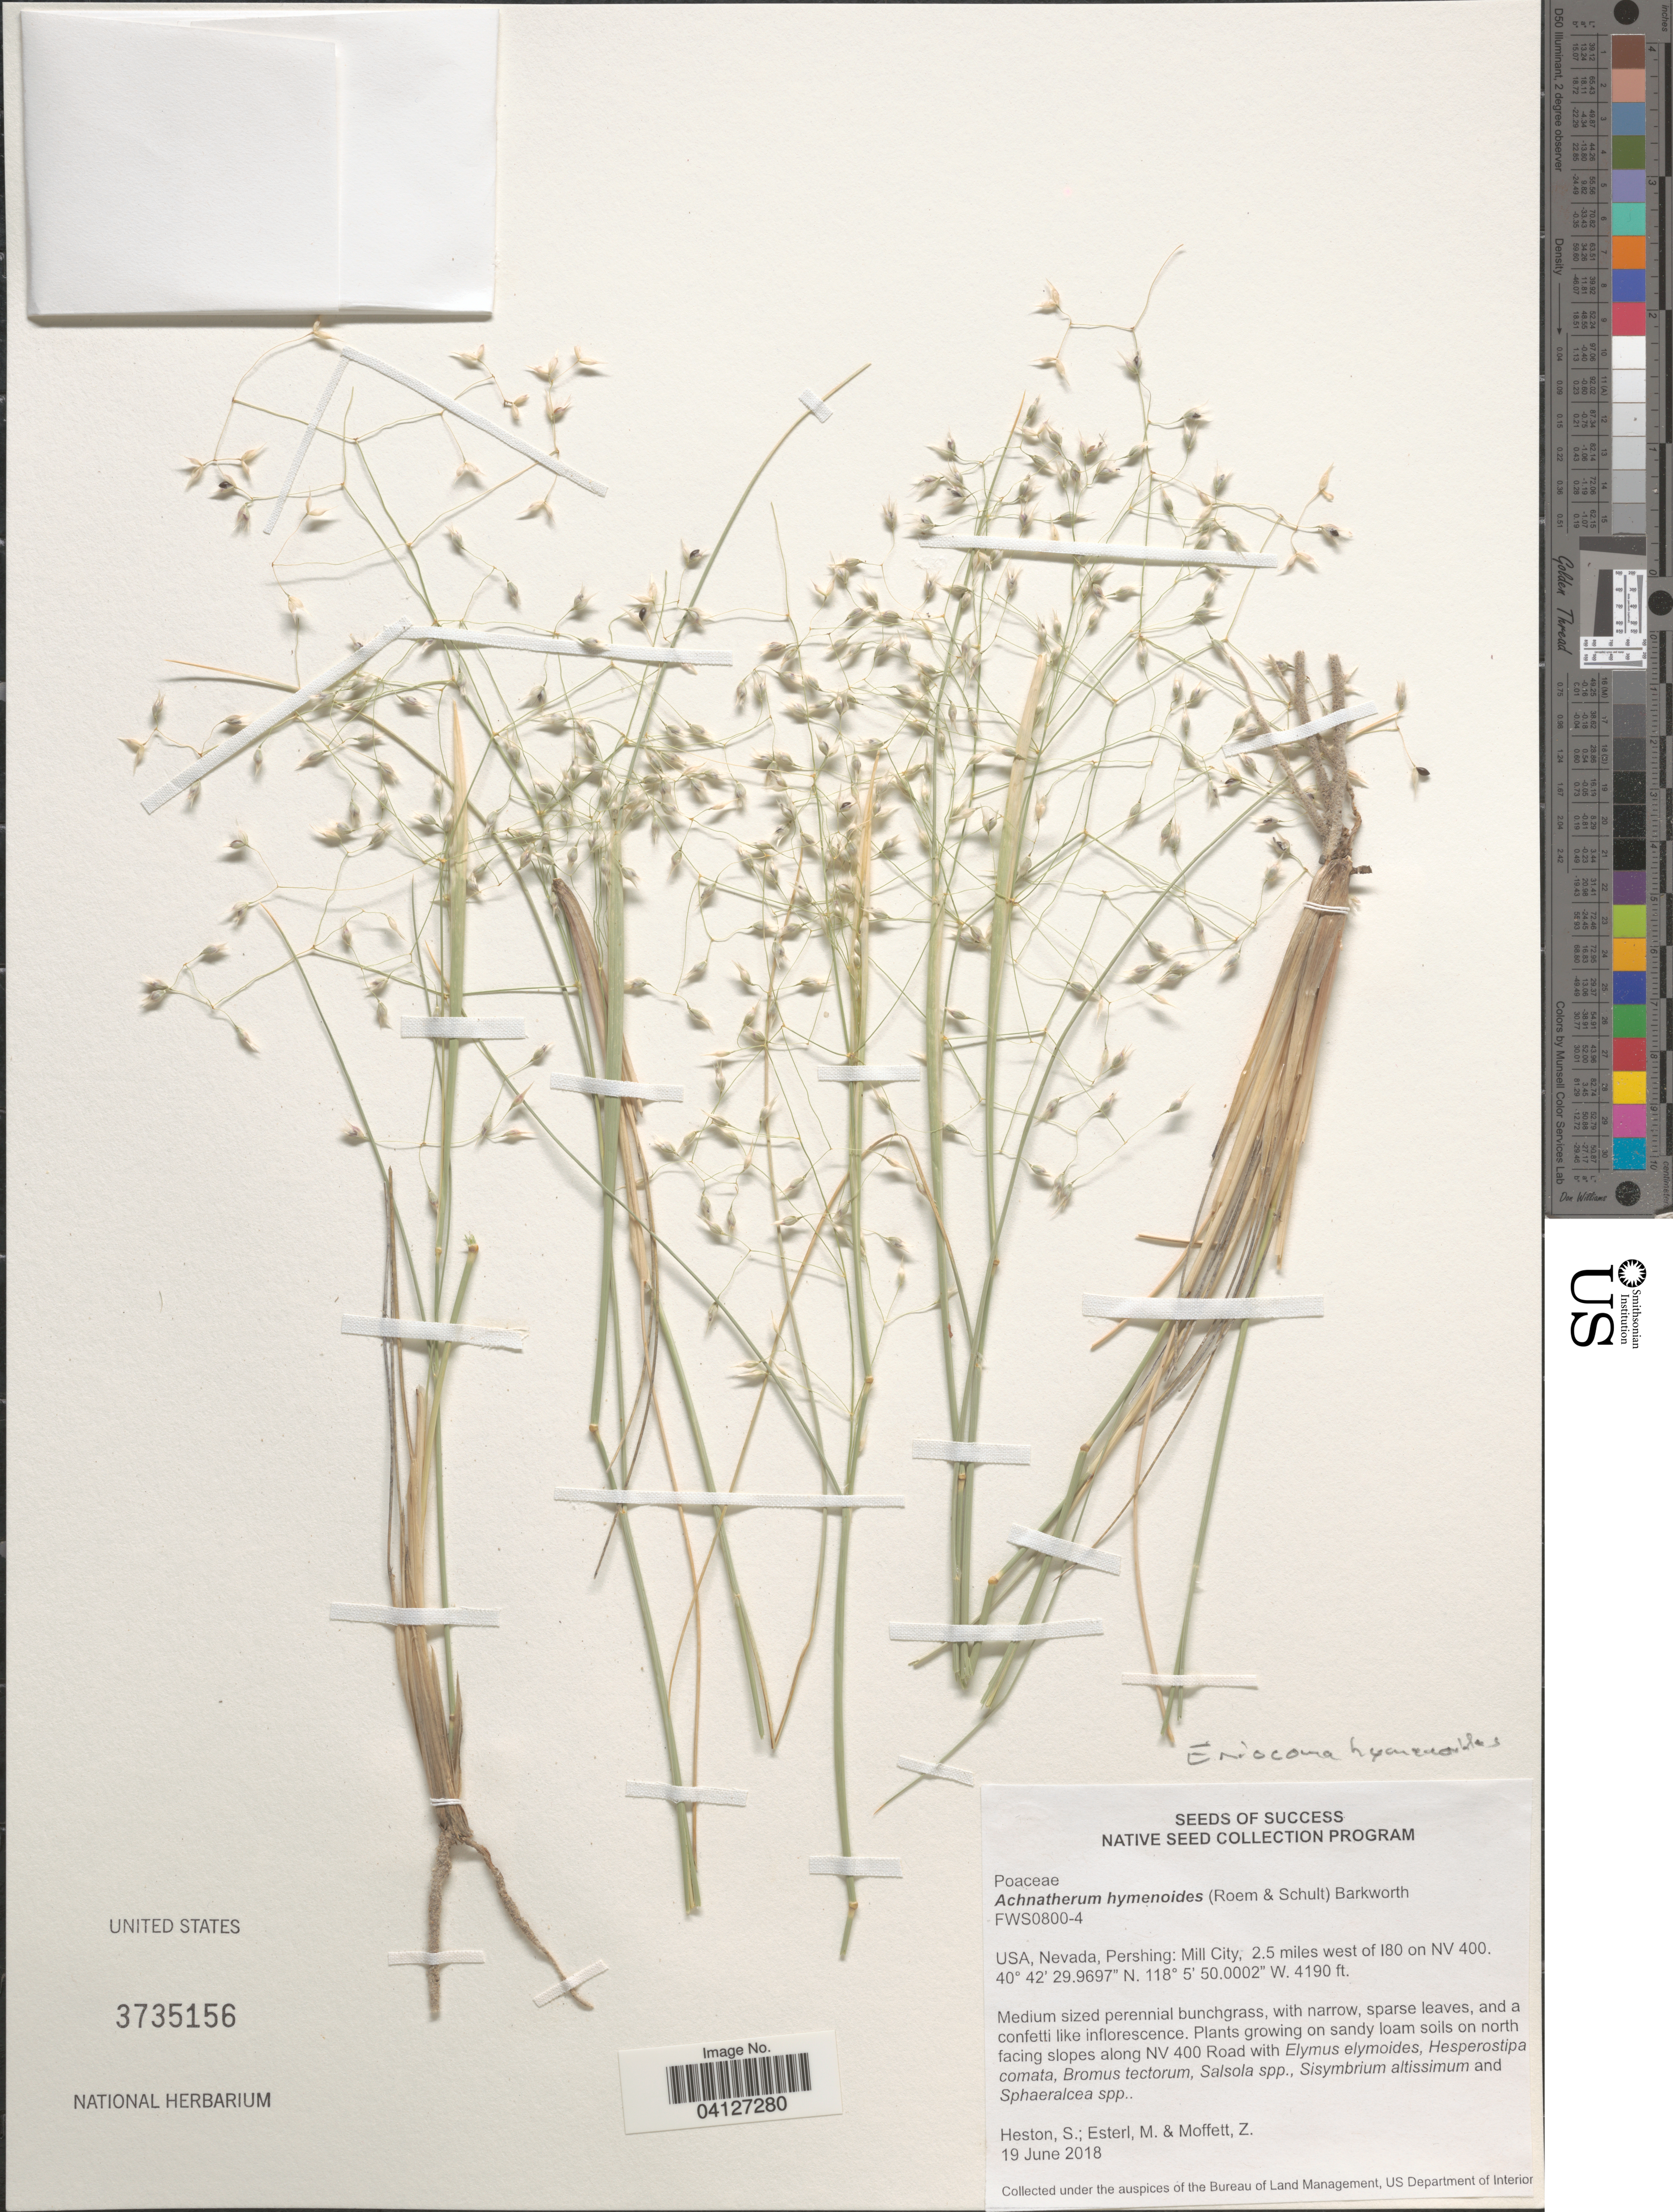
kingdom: Plantae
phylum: Tracheophyta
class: Liliopsida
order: Poales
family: Poaceae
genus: Achnatherum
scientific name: Achnatherum hymenoides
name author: (Roem. & Schult.) Barkworth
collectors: S. Heston, M. Esterl & Z. Moffett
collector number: FWS0800-4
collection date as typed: Transcribed d/m/y: 19/6/2018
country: United States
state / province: Nevada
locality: Pershing: Mill City, 2.5 miles west of I80 and NV 400. Plants growing on sandy loam soils on north facing slopes along NV 400 Road.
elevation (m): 1277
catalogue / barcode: US 3735156